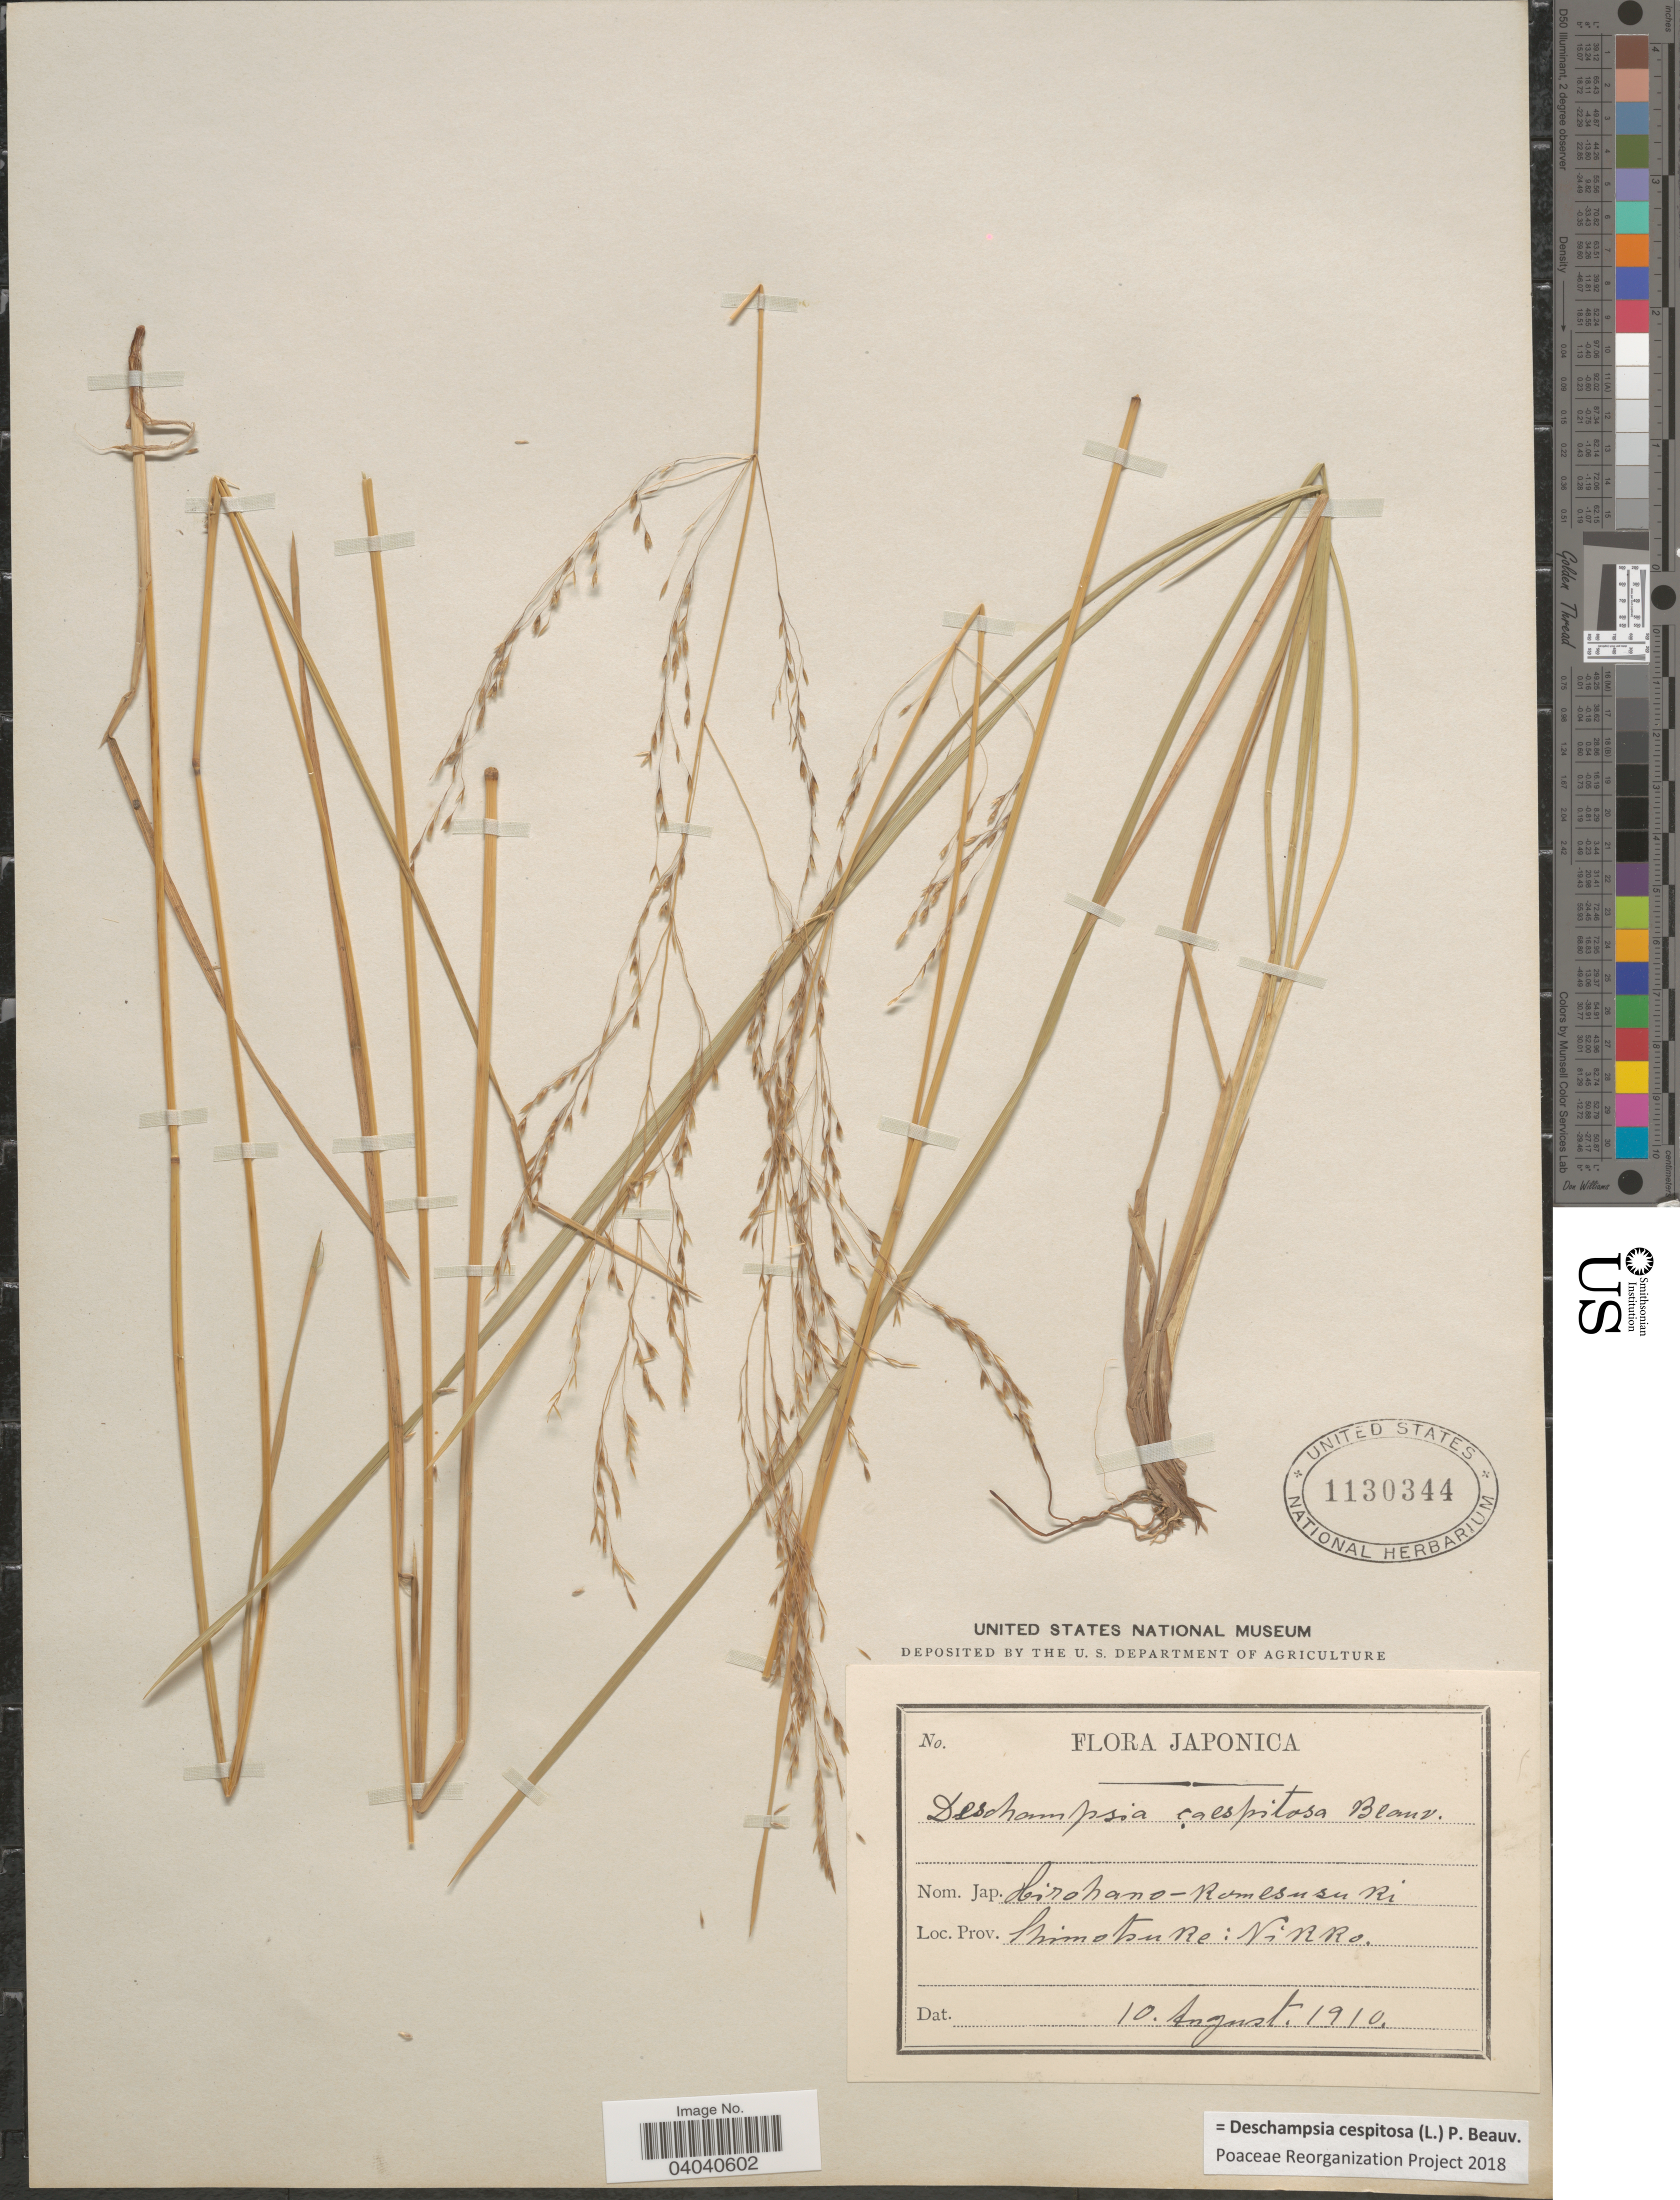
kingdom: Plantae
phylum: Tracheophyta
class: Liliopsida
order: Poales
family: Poaceae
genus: Deschampsia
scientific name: Deschampsia cespitosa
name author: (L.) P. Beauv.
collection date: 1910-08-10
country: Japan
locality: Japonica. Prov. Shimotsuke : Nikko.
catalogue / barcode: US 1130344